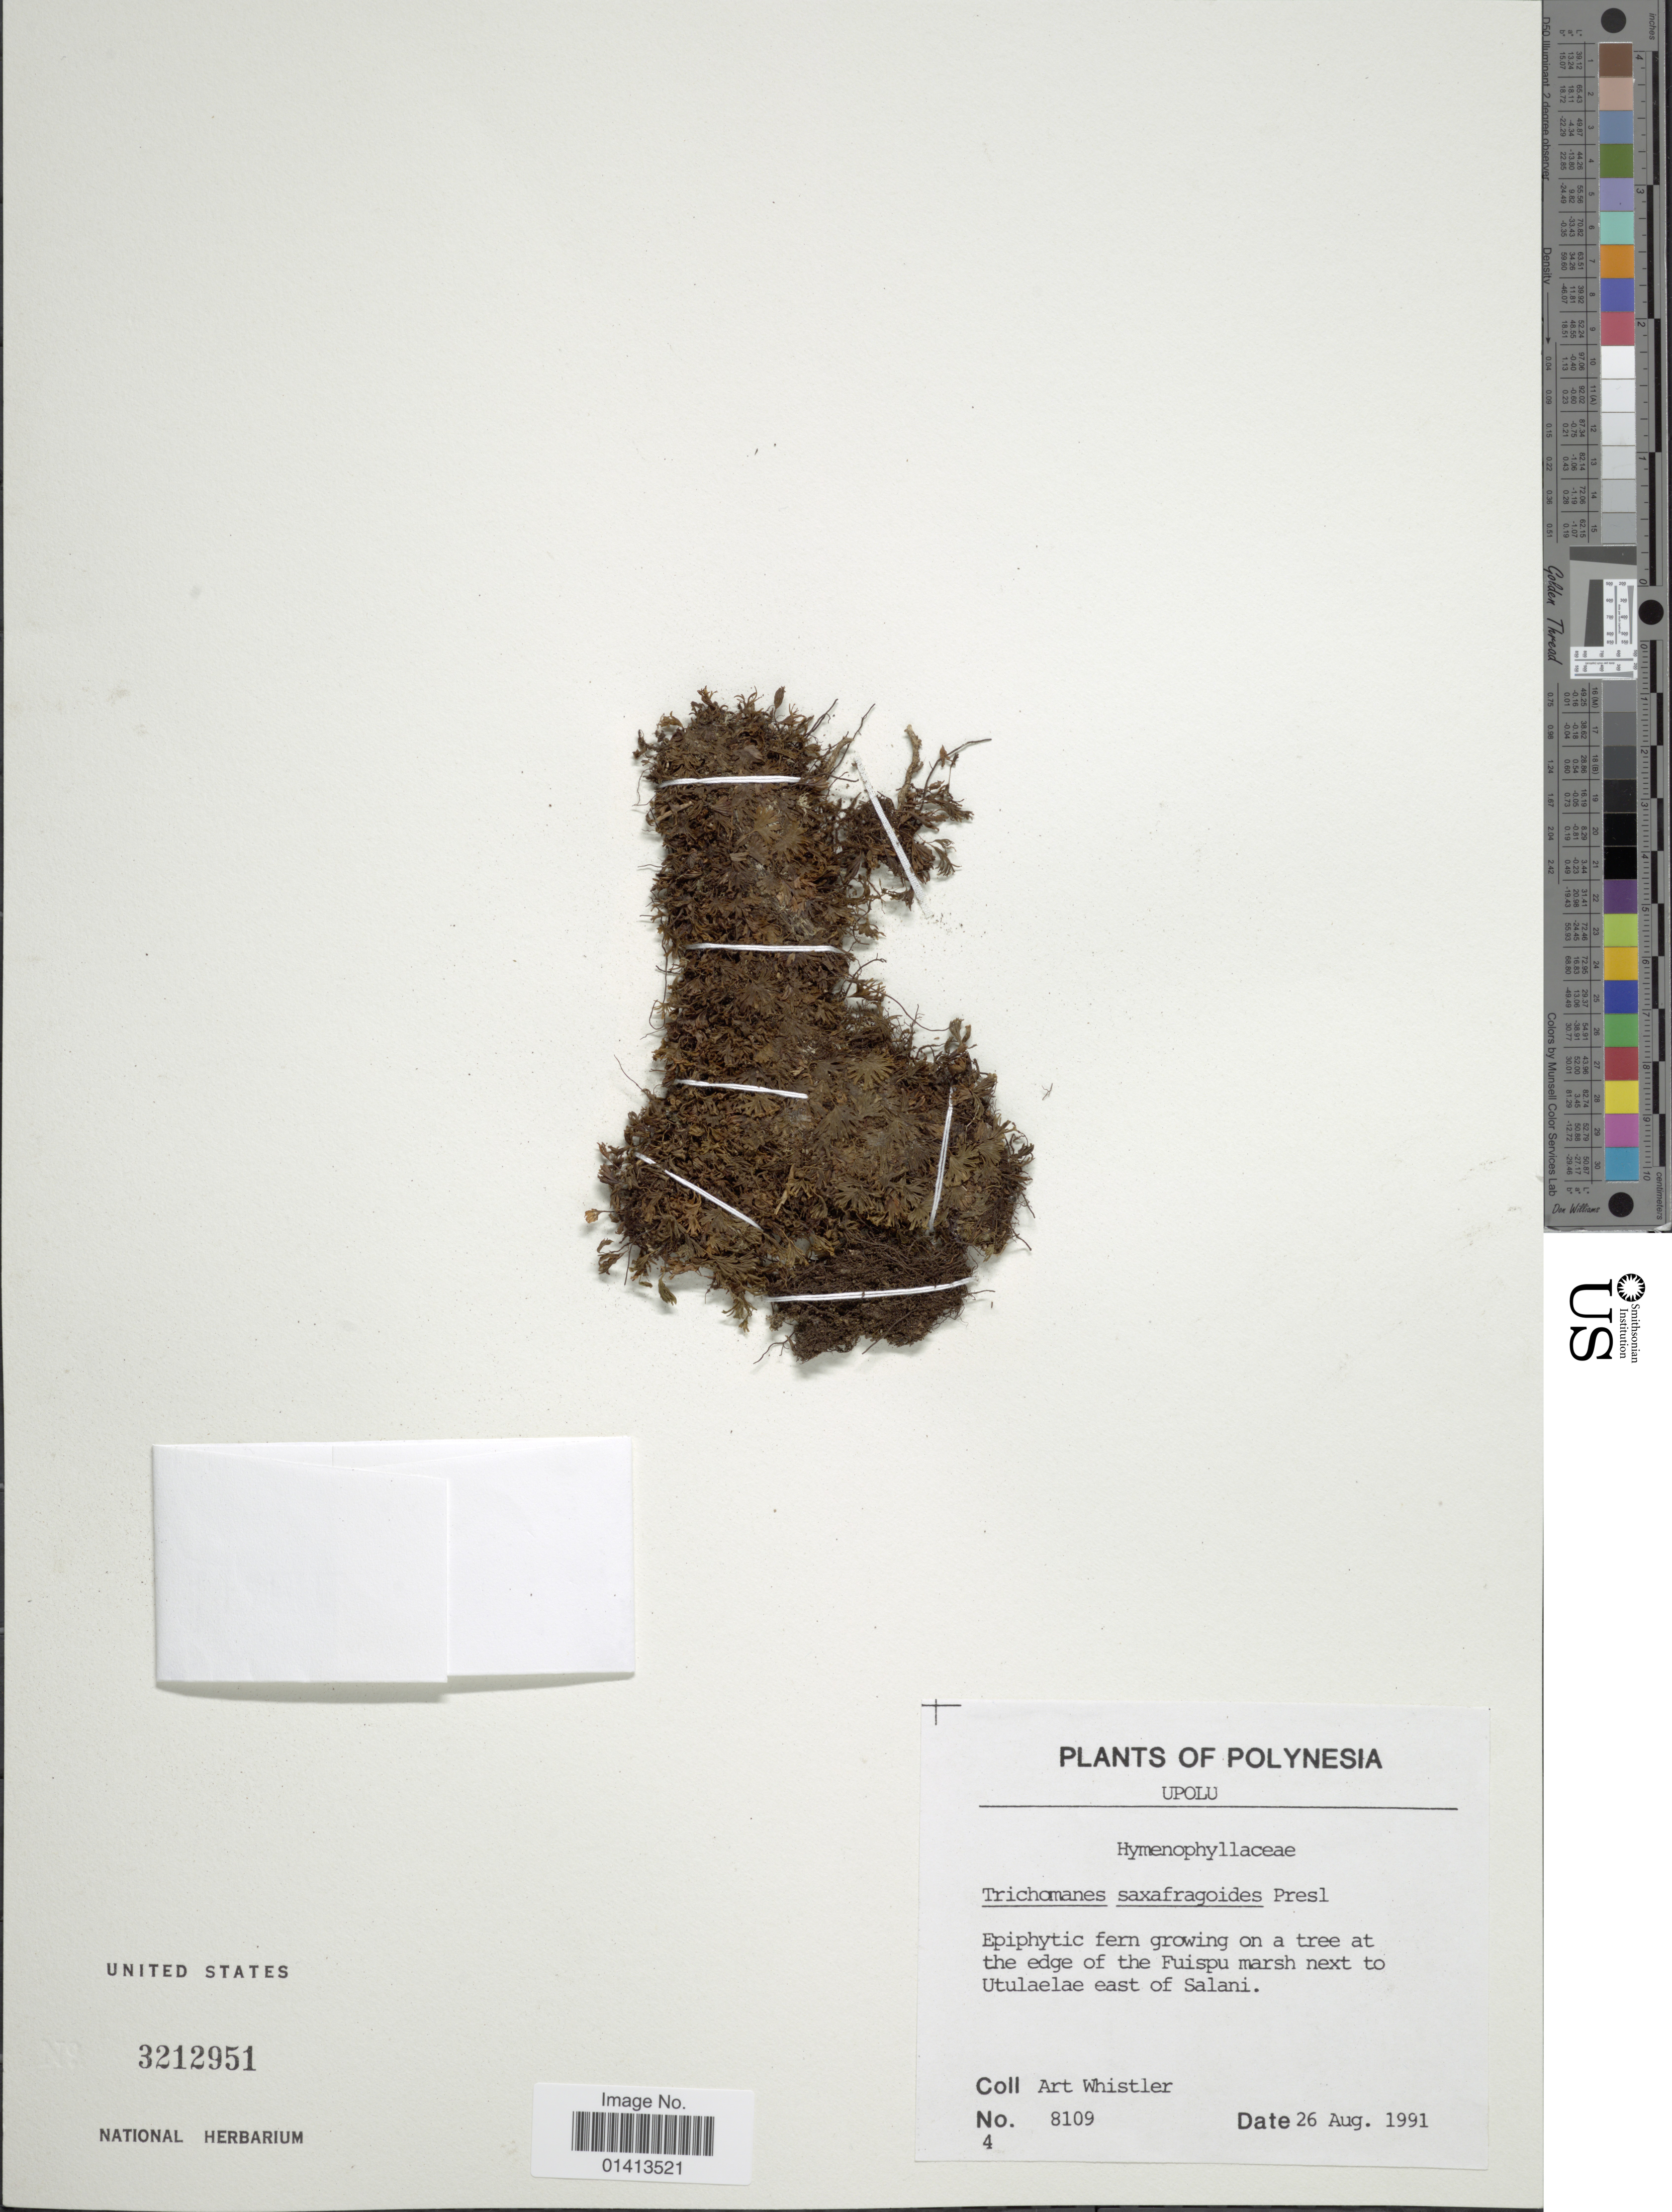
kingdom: Plantae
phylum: Tracheophyta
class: Polypodiopsida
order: Hymenophyllales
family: Hymenophyllaceae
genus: Crepidomanes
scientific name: Crepidomanes saxifragoides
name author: (C. Presl) P.S. Green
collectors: A. Whistler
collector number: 8109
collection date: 1991-08-26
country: Samoa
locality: Polynesia, Upolu, at the edge of the Fuispu marsh next to Utulaelae east of Salani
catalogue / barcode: US 3212951